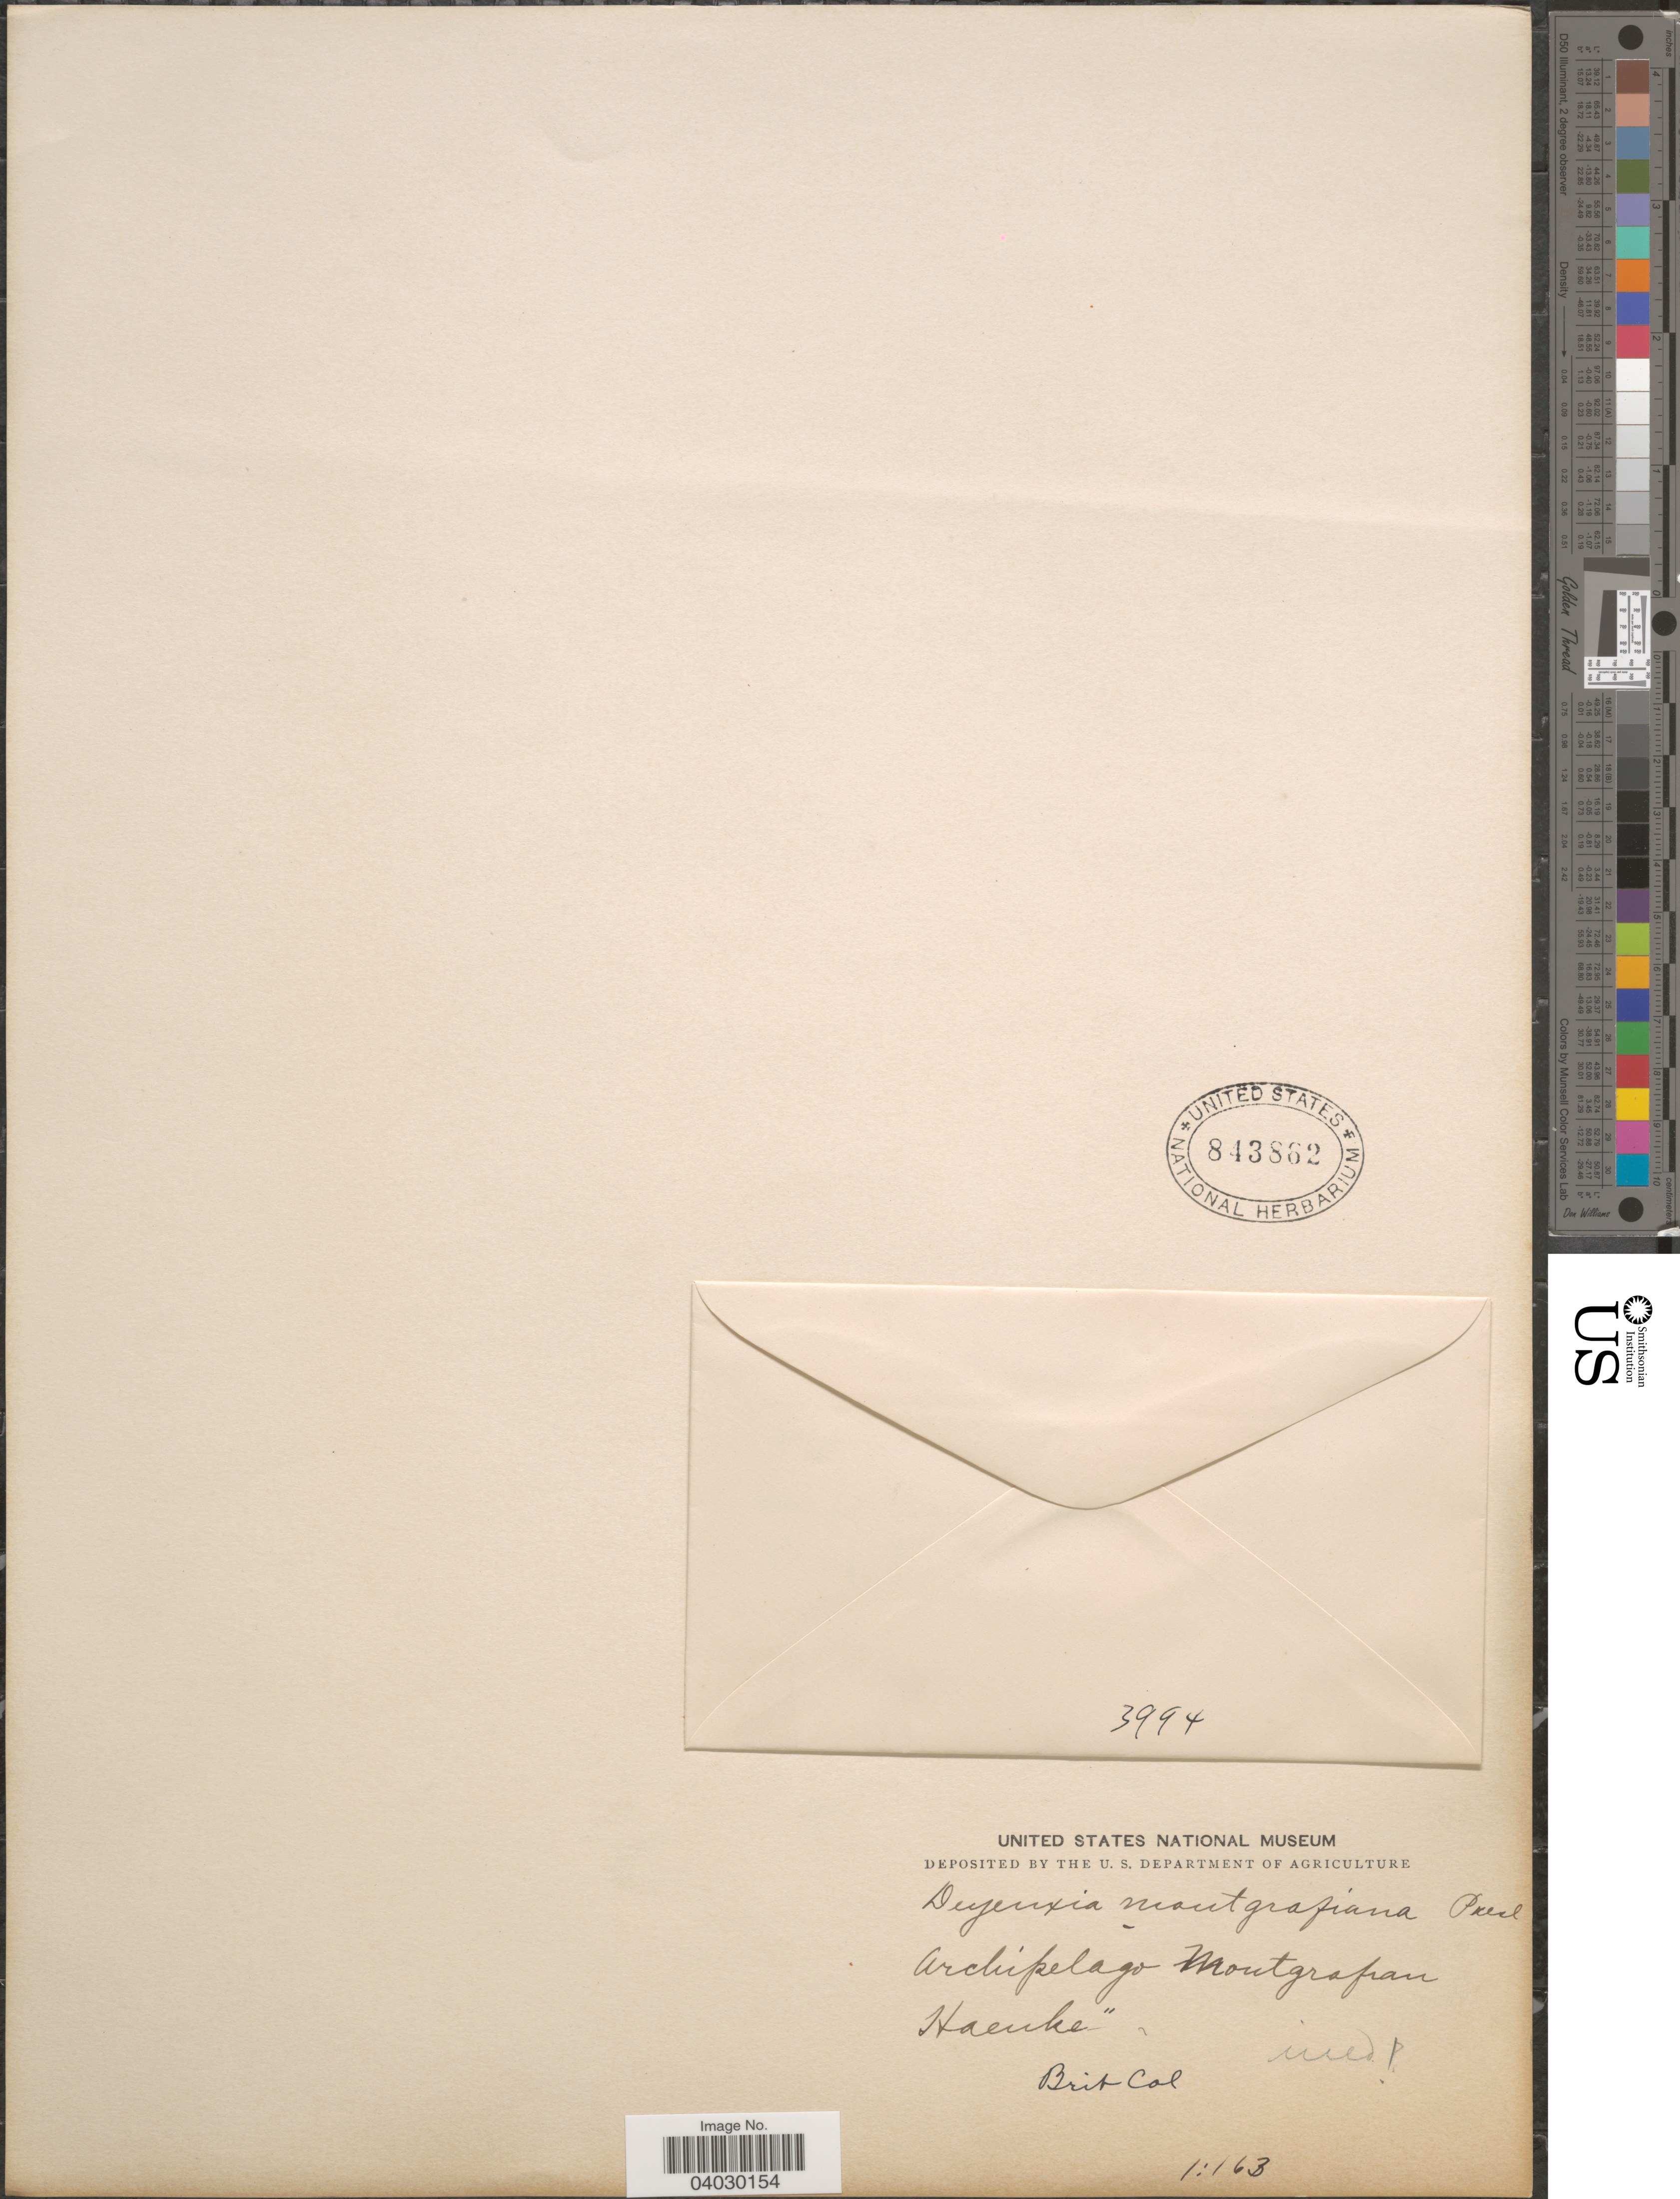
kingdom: Plantae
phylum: Tracheophyta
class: Liliopsida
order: Poales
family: Poaceae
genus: Calamagrostis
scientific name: Calamagrostis nutkaensis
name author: (J. Presl) Steud.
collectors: Haenke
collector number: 3994?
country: Canada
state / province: British Columbia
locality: Archipelago Montgrafran. Brit Col.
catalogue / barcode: US 843862